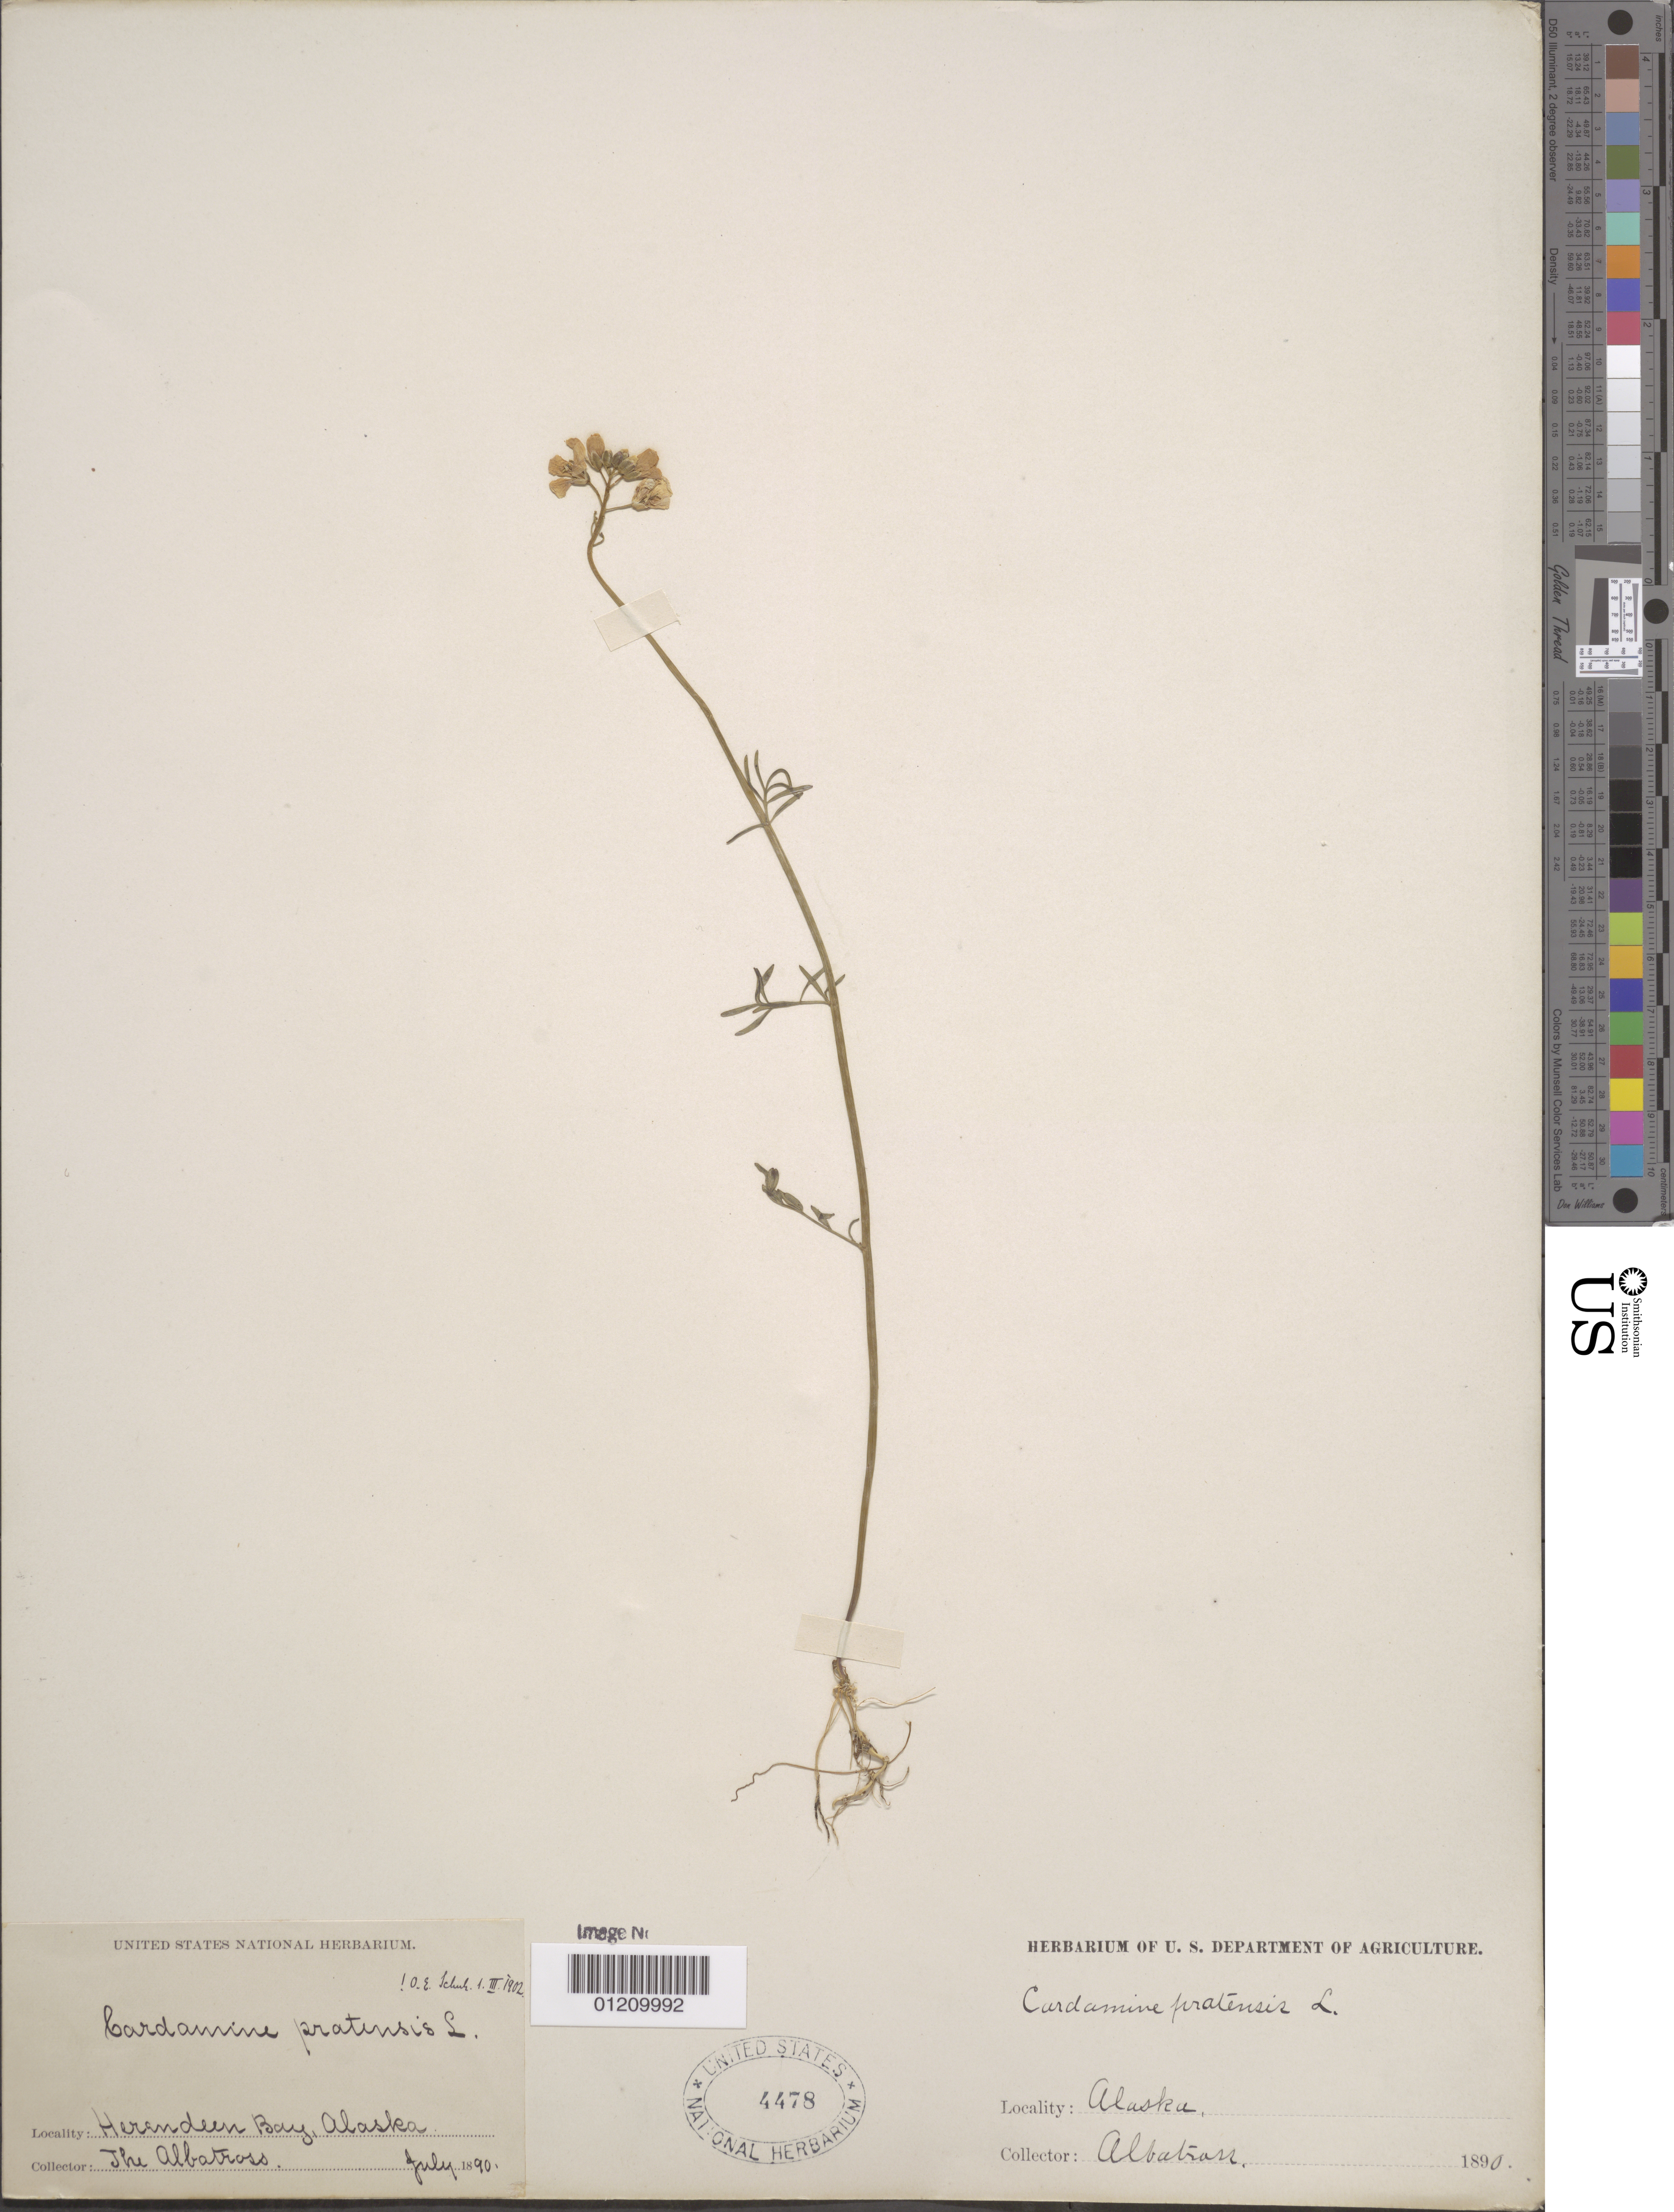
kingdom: Plantae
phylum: Tracheophyta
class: Magnoliopsida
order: Brassicales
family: Brassicaceae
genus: Cardamine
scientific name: Cardamine pratensis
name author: L.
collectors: "The Albatross"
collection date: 1890-07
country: United States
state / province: Alaska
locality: Herendeen Bay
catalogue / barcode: US 4478